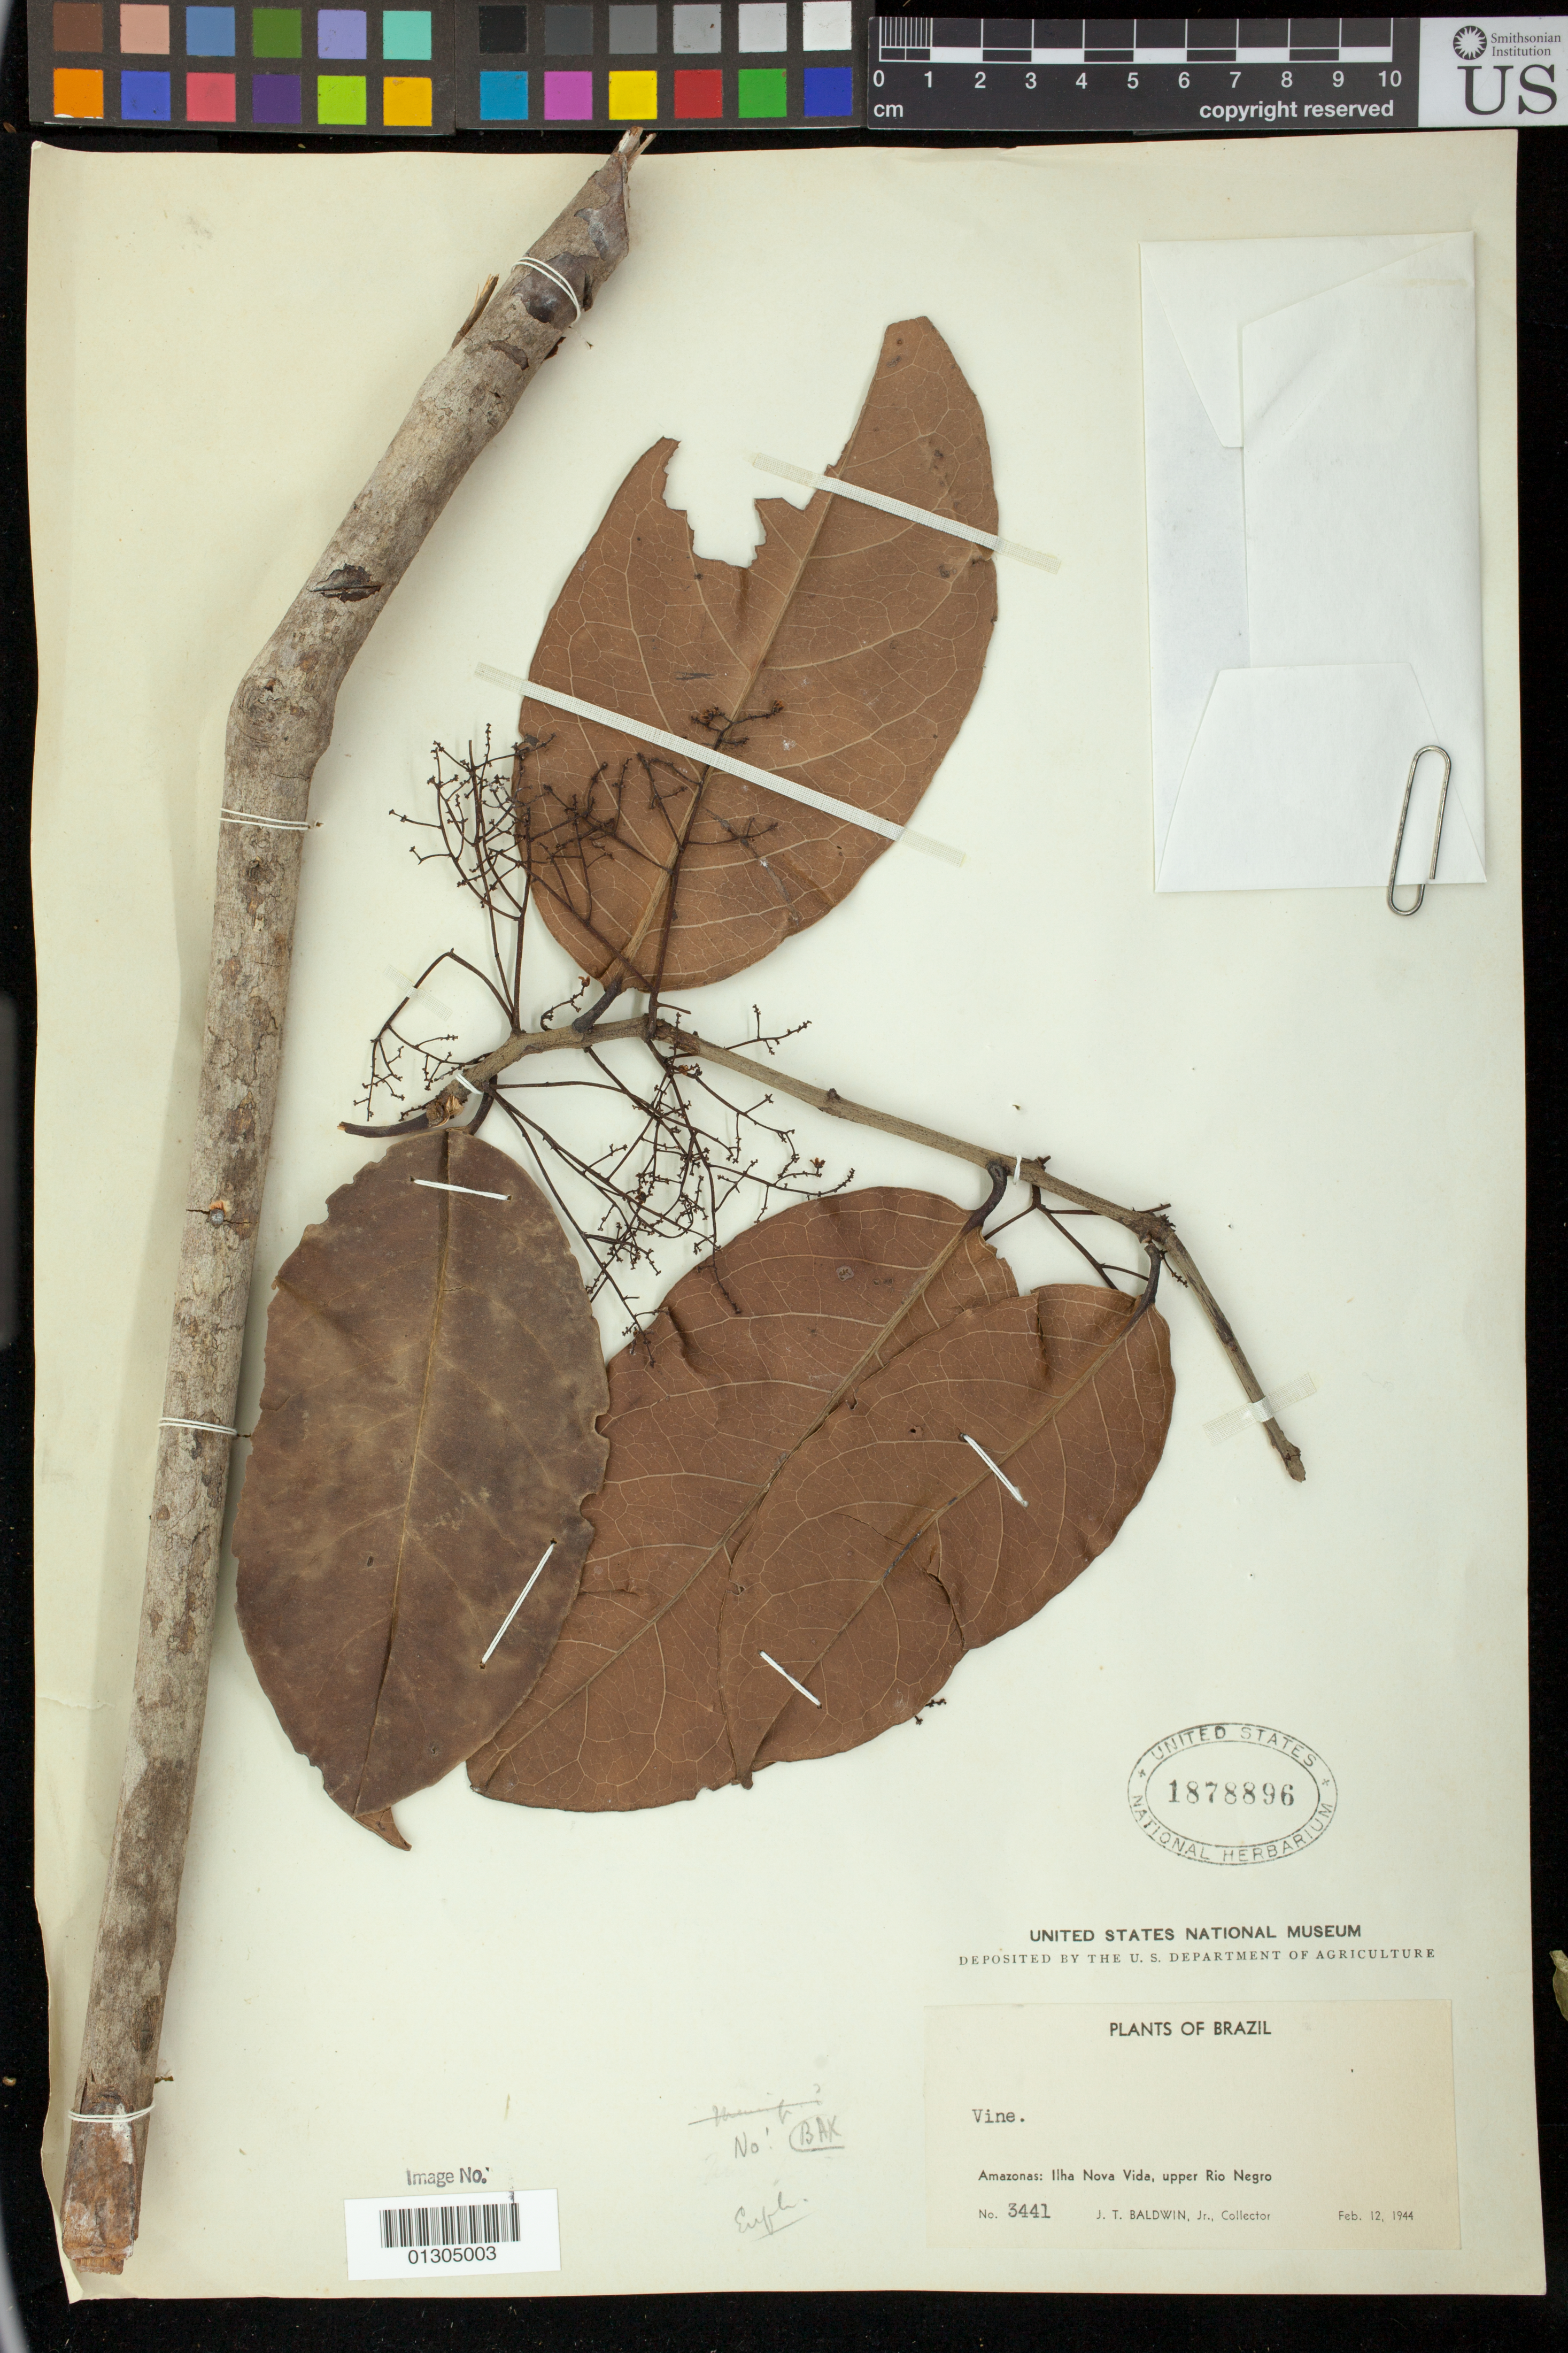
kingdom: Plantae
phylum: Tracheophyta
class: Magnoliopsida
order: Celastrales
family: Celastraceae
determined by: Londoño-Echeverri, Y.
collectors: J. T. Baldwin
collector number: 3441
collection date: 1944-02-12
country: Brazil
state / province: Amazonas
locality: Ilha Nova Vida, upper Rio Negro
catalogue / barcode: US 1878896